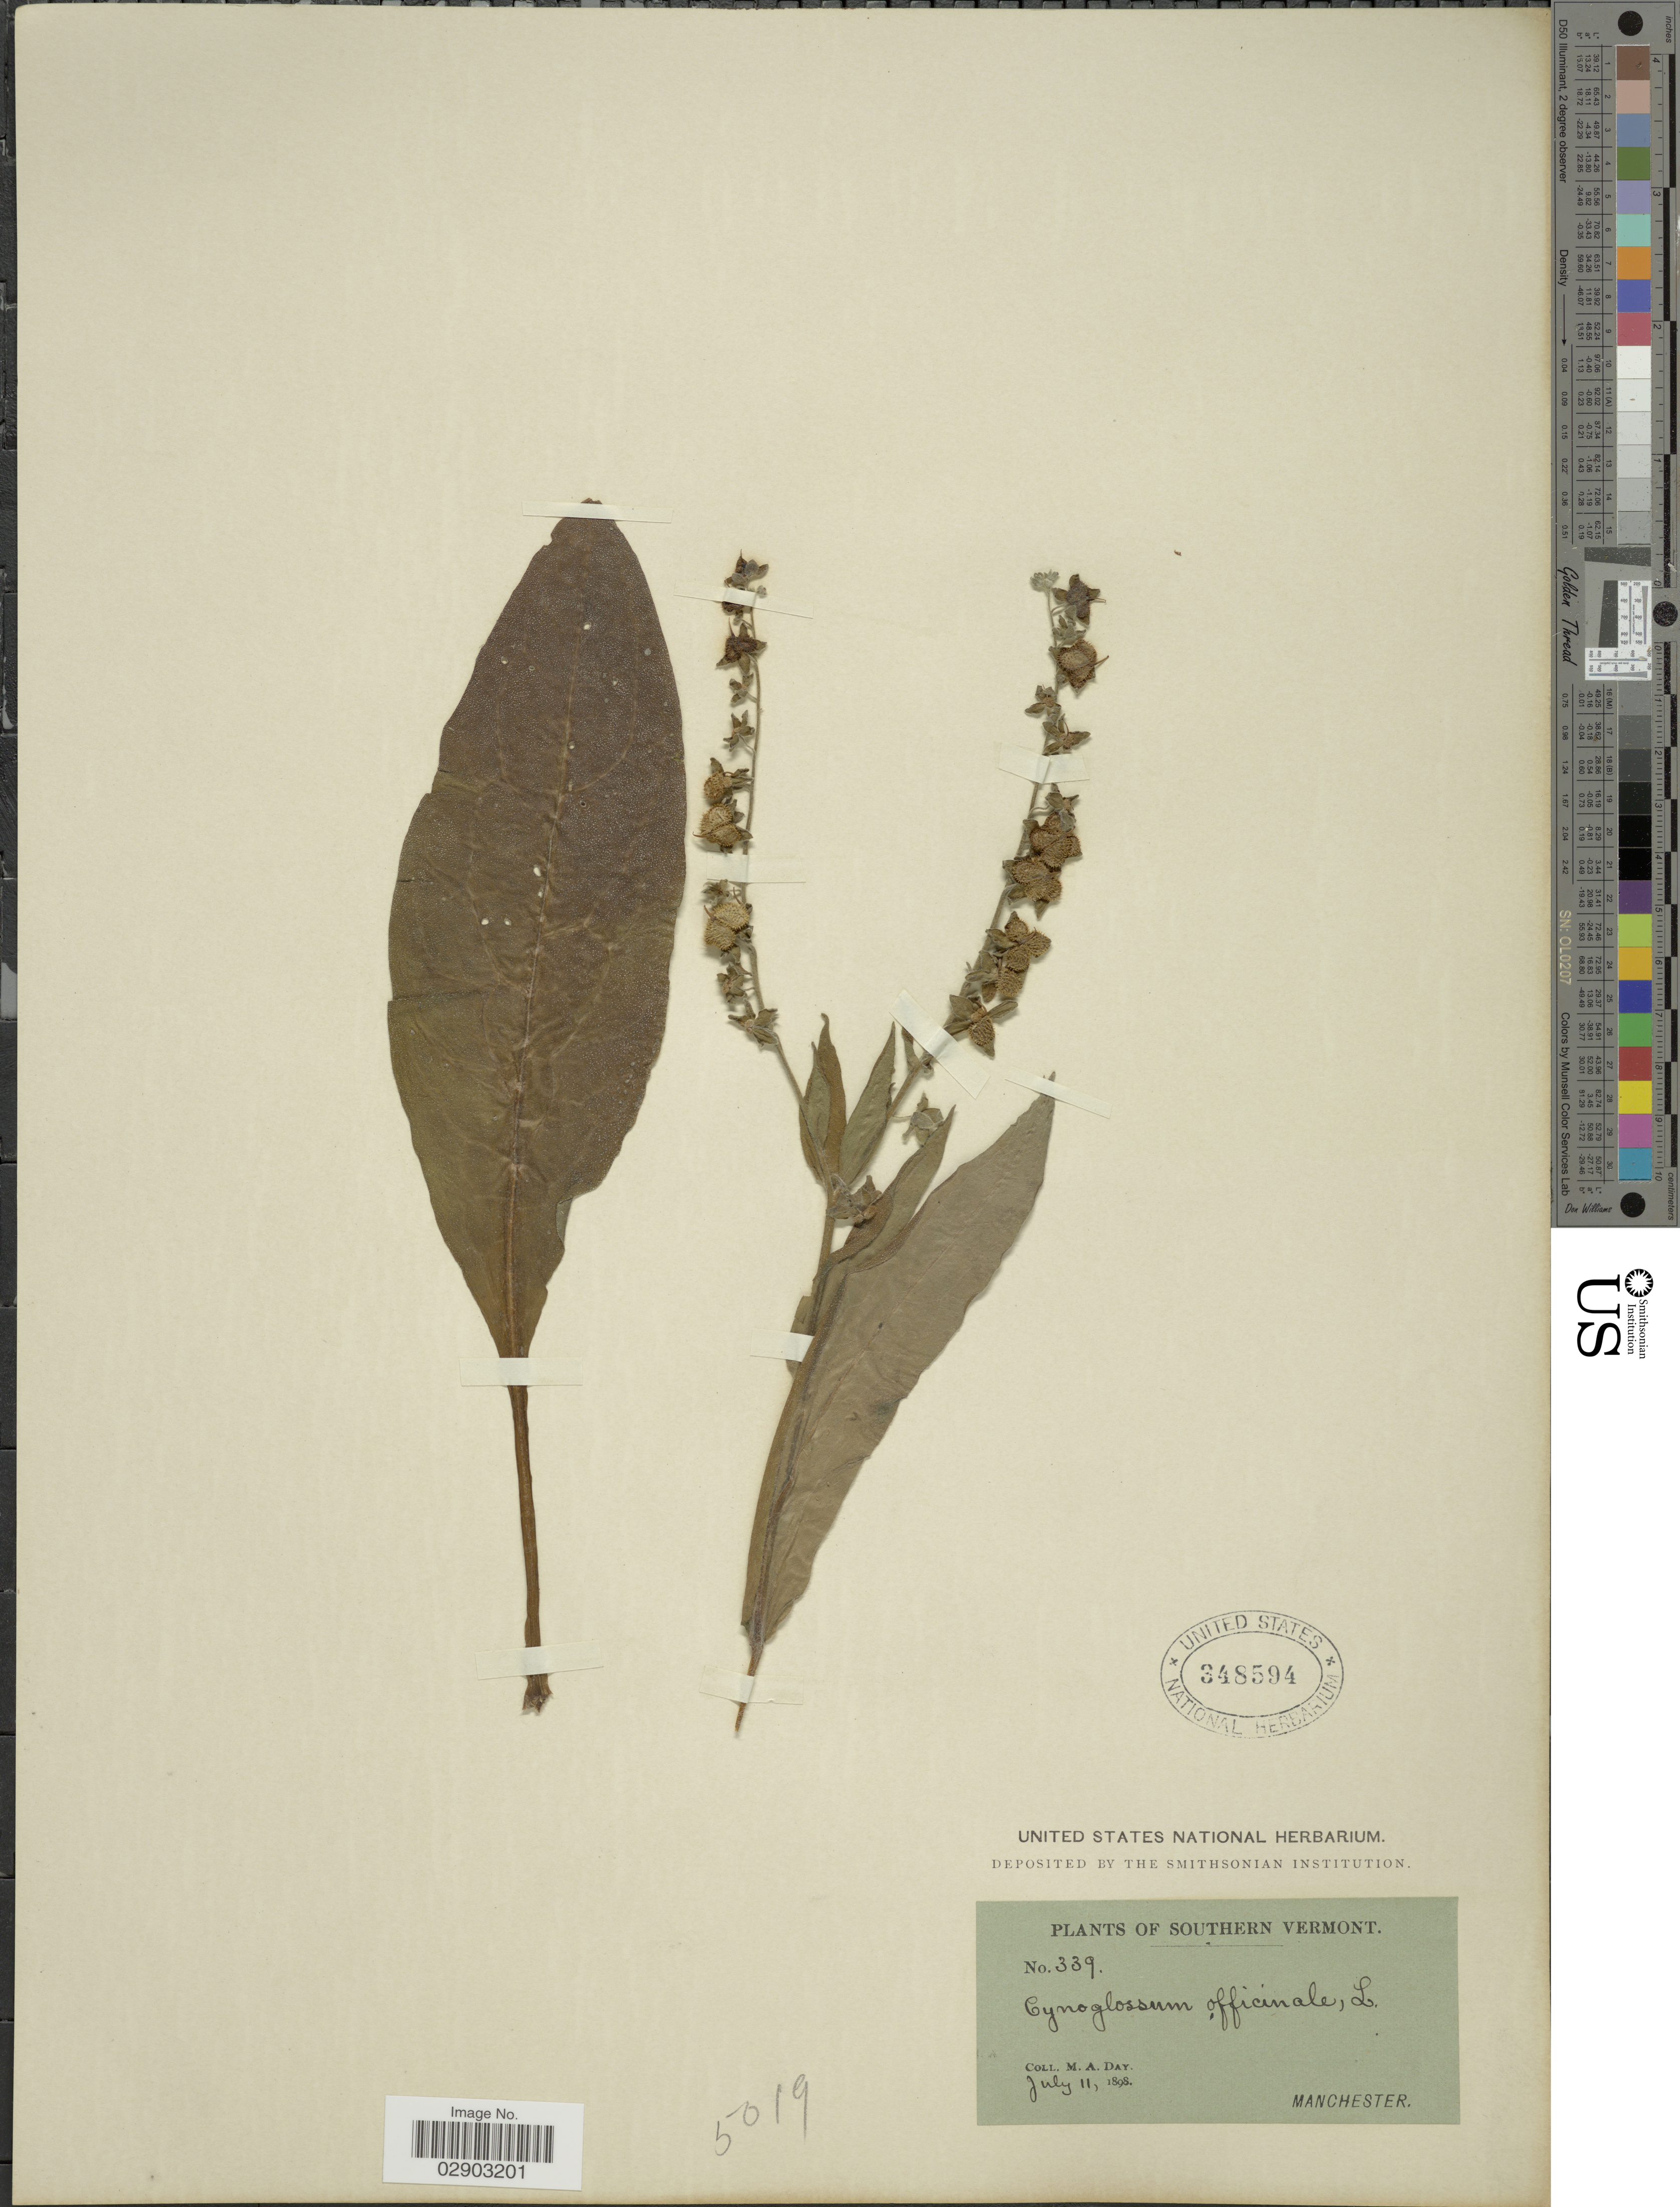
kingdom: Plantae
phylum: Tracheophyta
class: Magnoliopsida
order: Boraginales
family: Boraginaceae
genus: Cynoglossum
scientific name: Cynoglossum officinale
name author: L.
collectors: M. Day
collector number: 339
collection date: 1898-07-11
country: United States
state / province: Vermont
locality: Southern Vermont. Manchester.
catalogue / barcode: US 348594